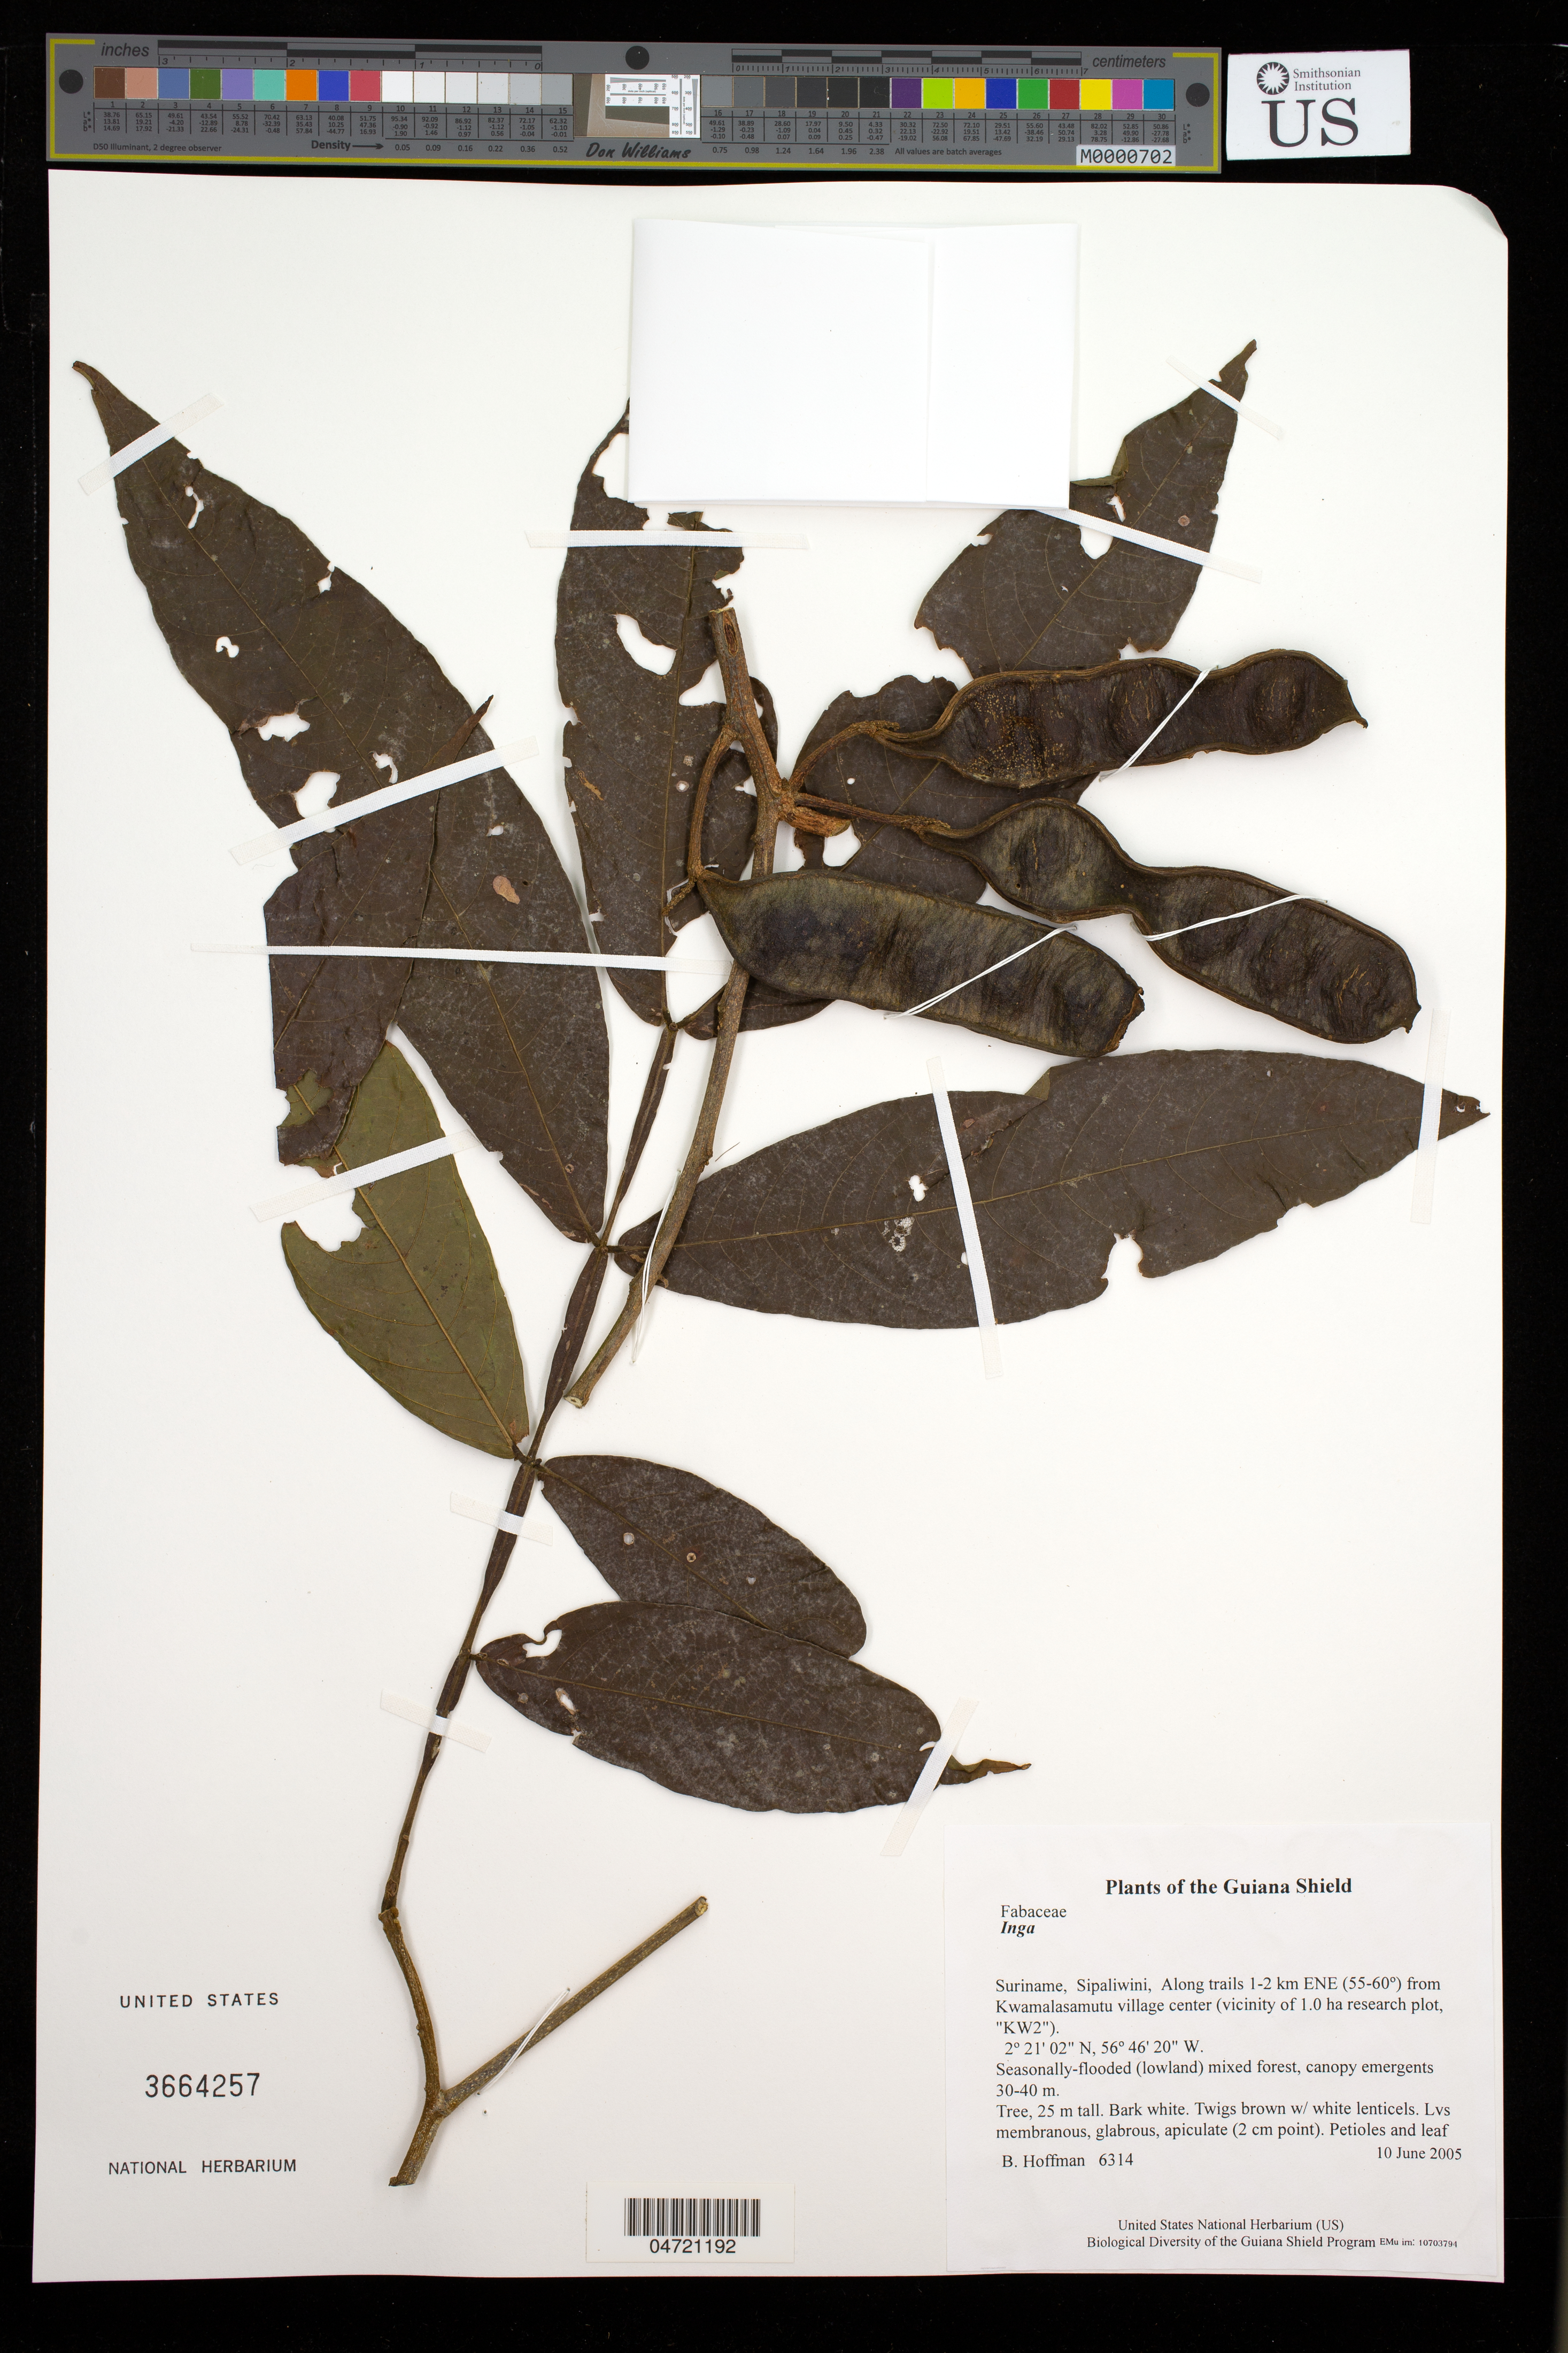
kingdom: Plantae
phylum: Tracheophyta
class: Magnoliopsida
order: Fabales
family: Fabaceae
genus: Inga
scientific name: Inga sp.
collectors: B. Hoffman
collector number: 6314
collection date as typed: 10 June 2005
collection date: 2005-06-10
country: Suriname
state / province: Sipaliwini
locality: Along trails 1-2 km ENE (55-60º) from Kwamalasamutu village center (vicinity of 1.0 ha research plot, "KW2")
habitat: Seasonally-flooded (lowland) mixed forest, canopy emergents 30-40 m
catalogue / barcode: US 3664257